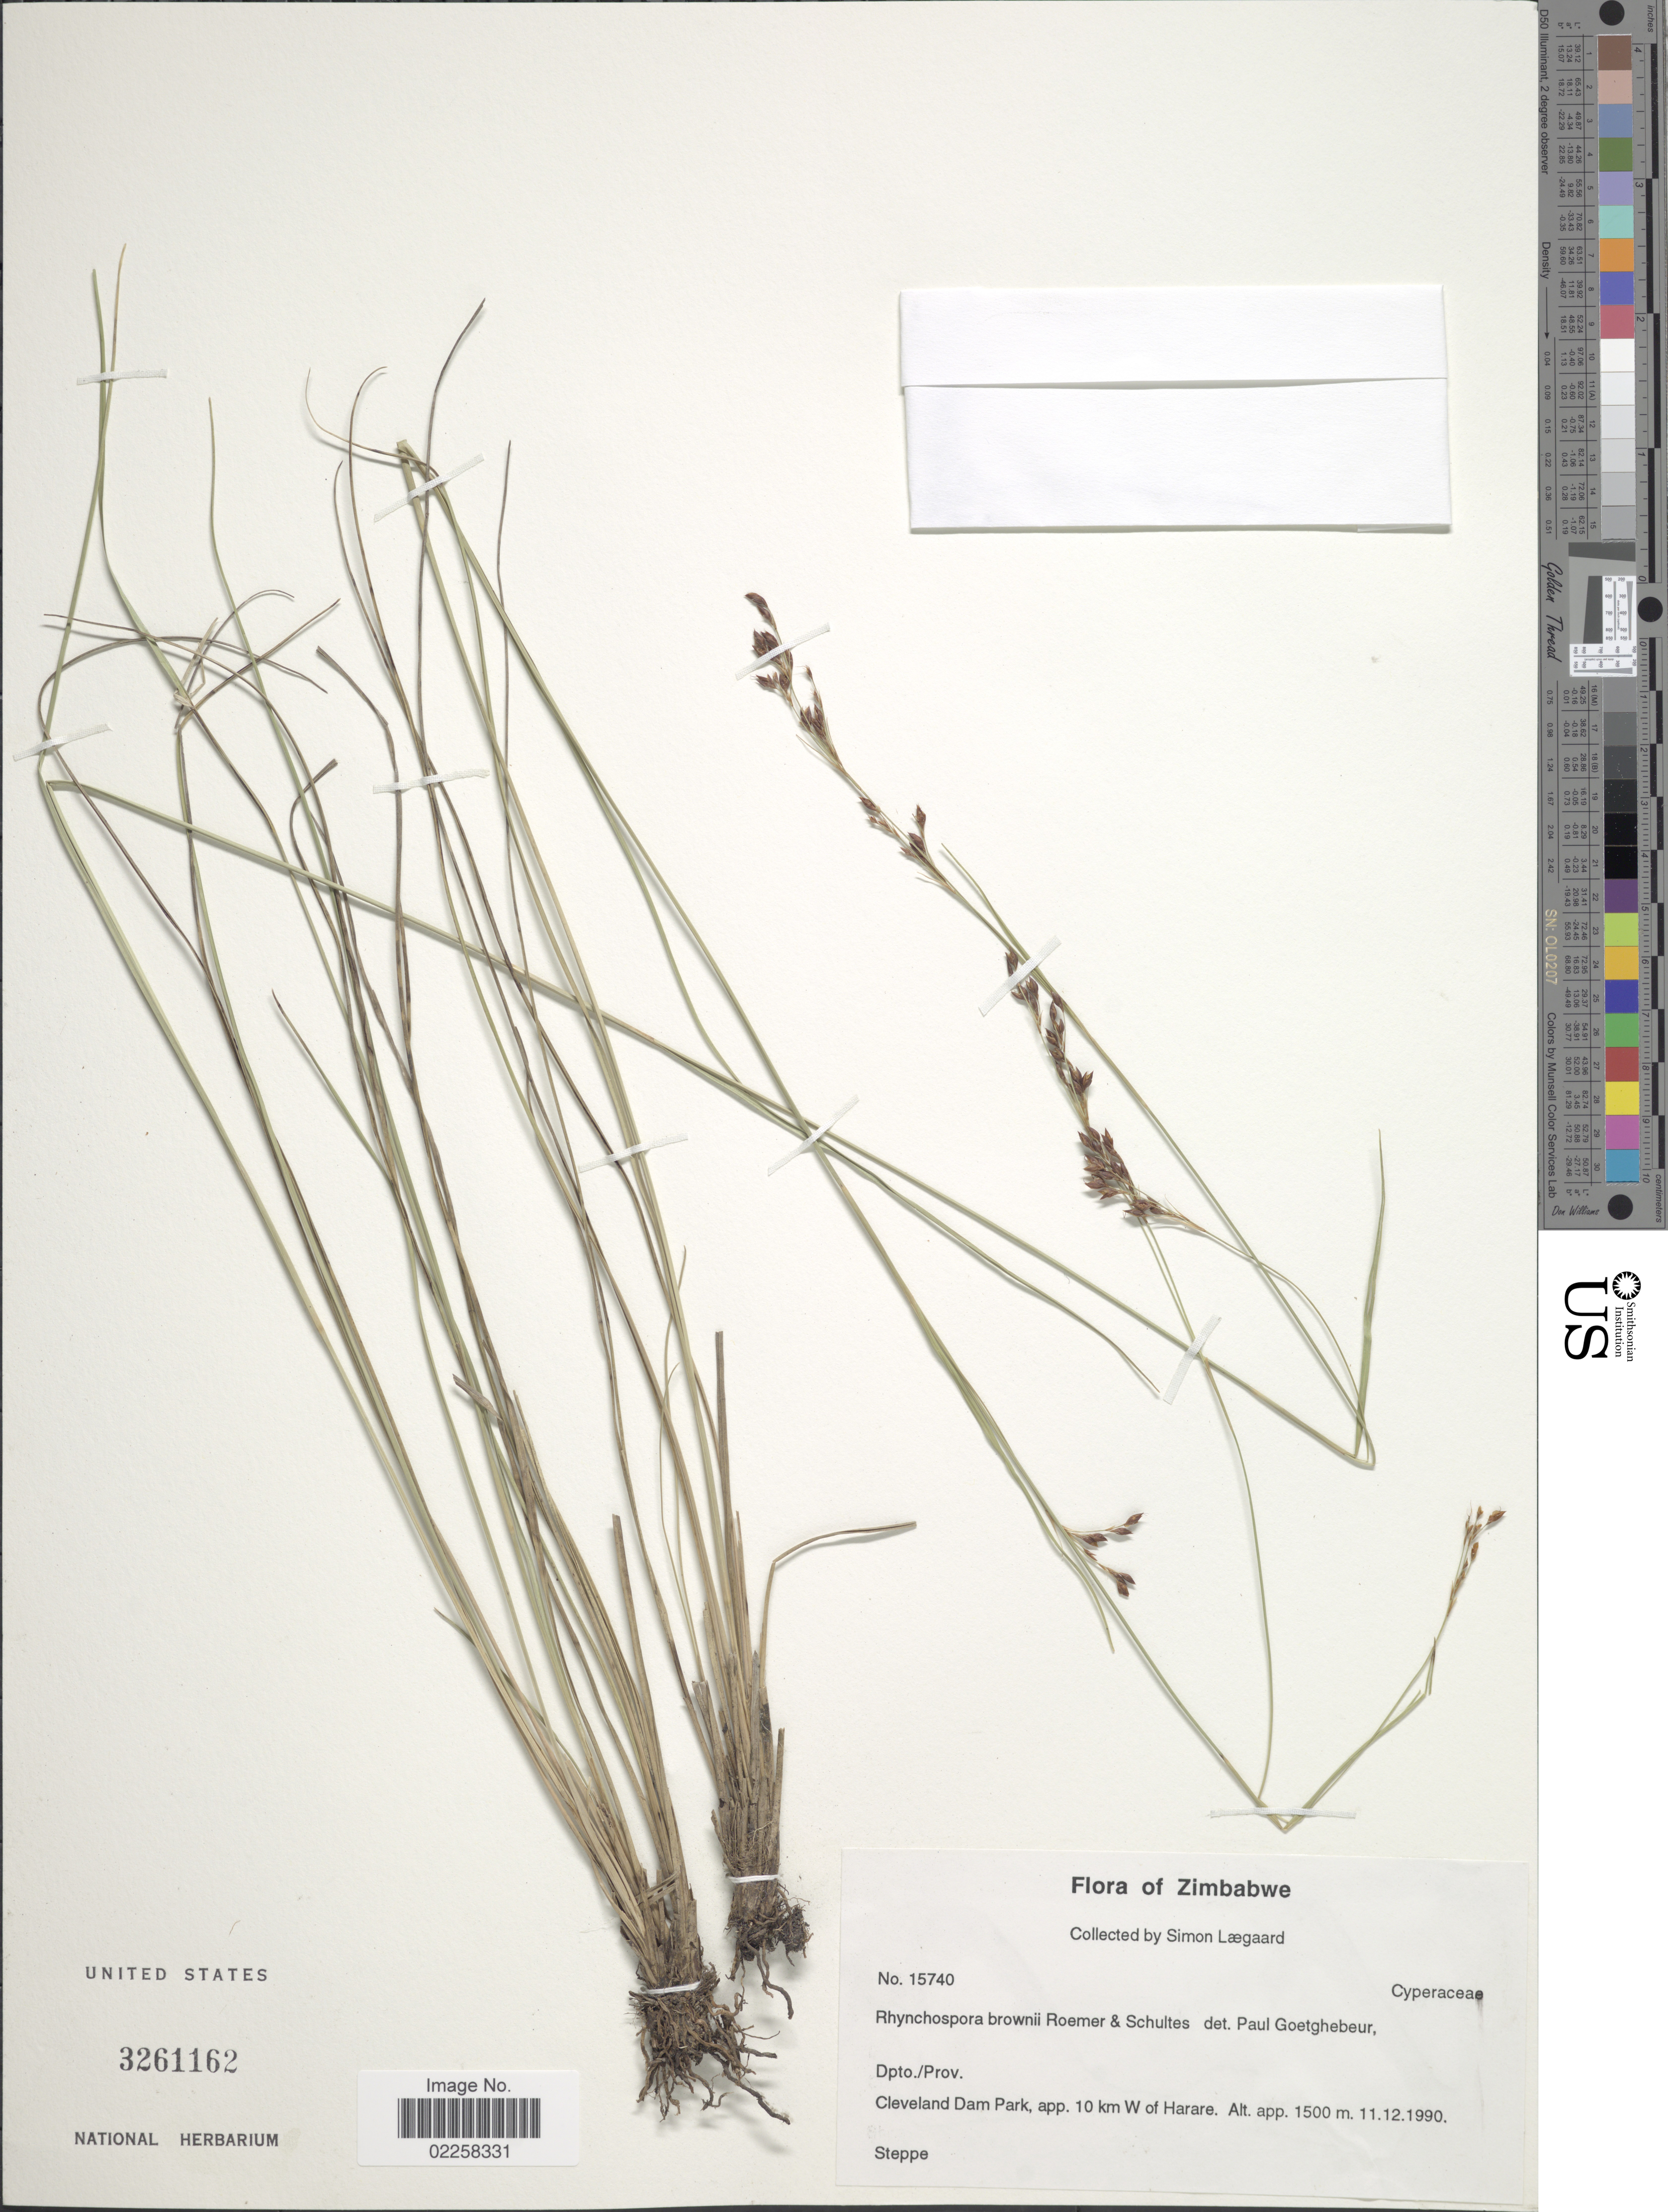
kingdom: Plantae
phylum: Tracheophyta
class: Liliopsida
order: Poales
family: Cyperaceae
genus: Rhynchospora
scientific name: Rhynchospora brownii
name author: Roem. & Schult.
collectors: S. Lægaard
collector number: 15740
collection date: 1990-12-11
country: Zimbabwe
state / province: Harare (city)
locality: Cleveland Dam Park, app. 10 km W of Harare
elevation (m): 1500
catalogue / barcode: US 3261162